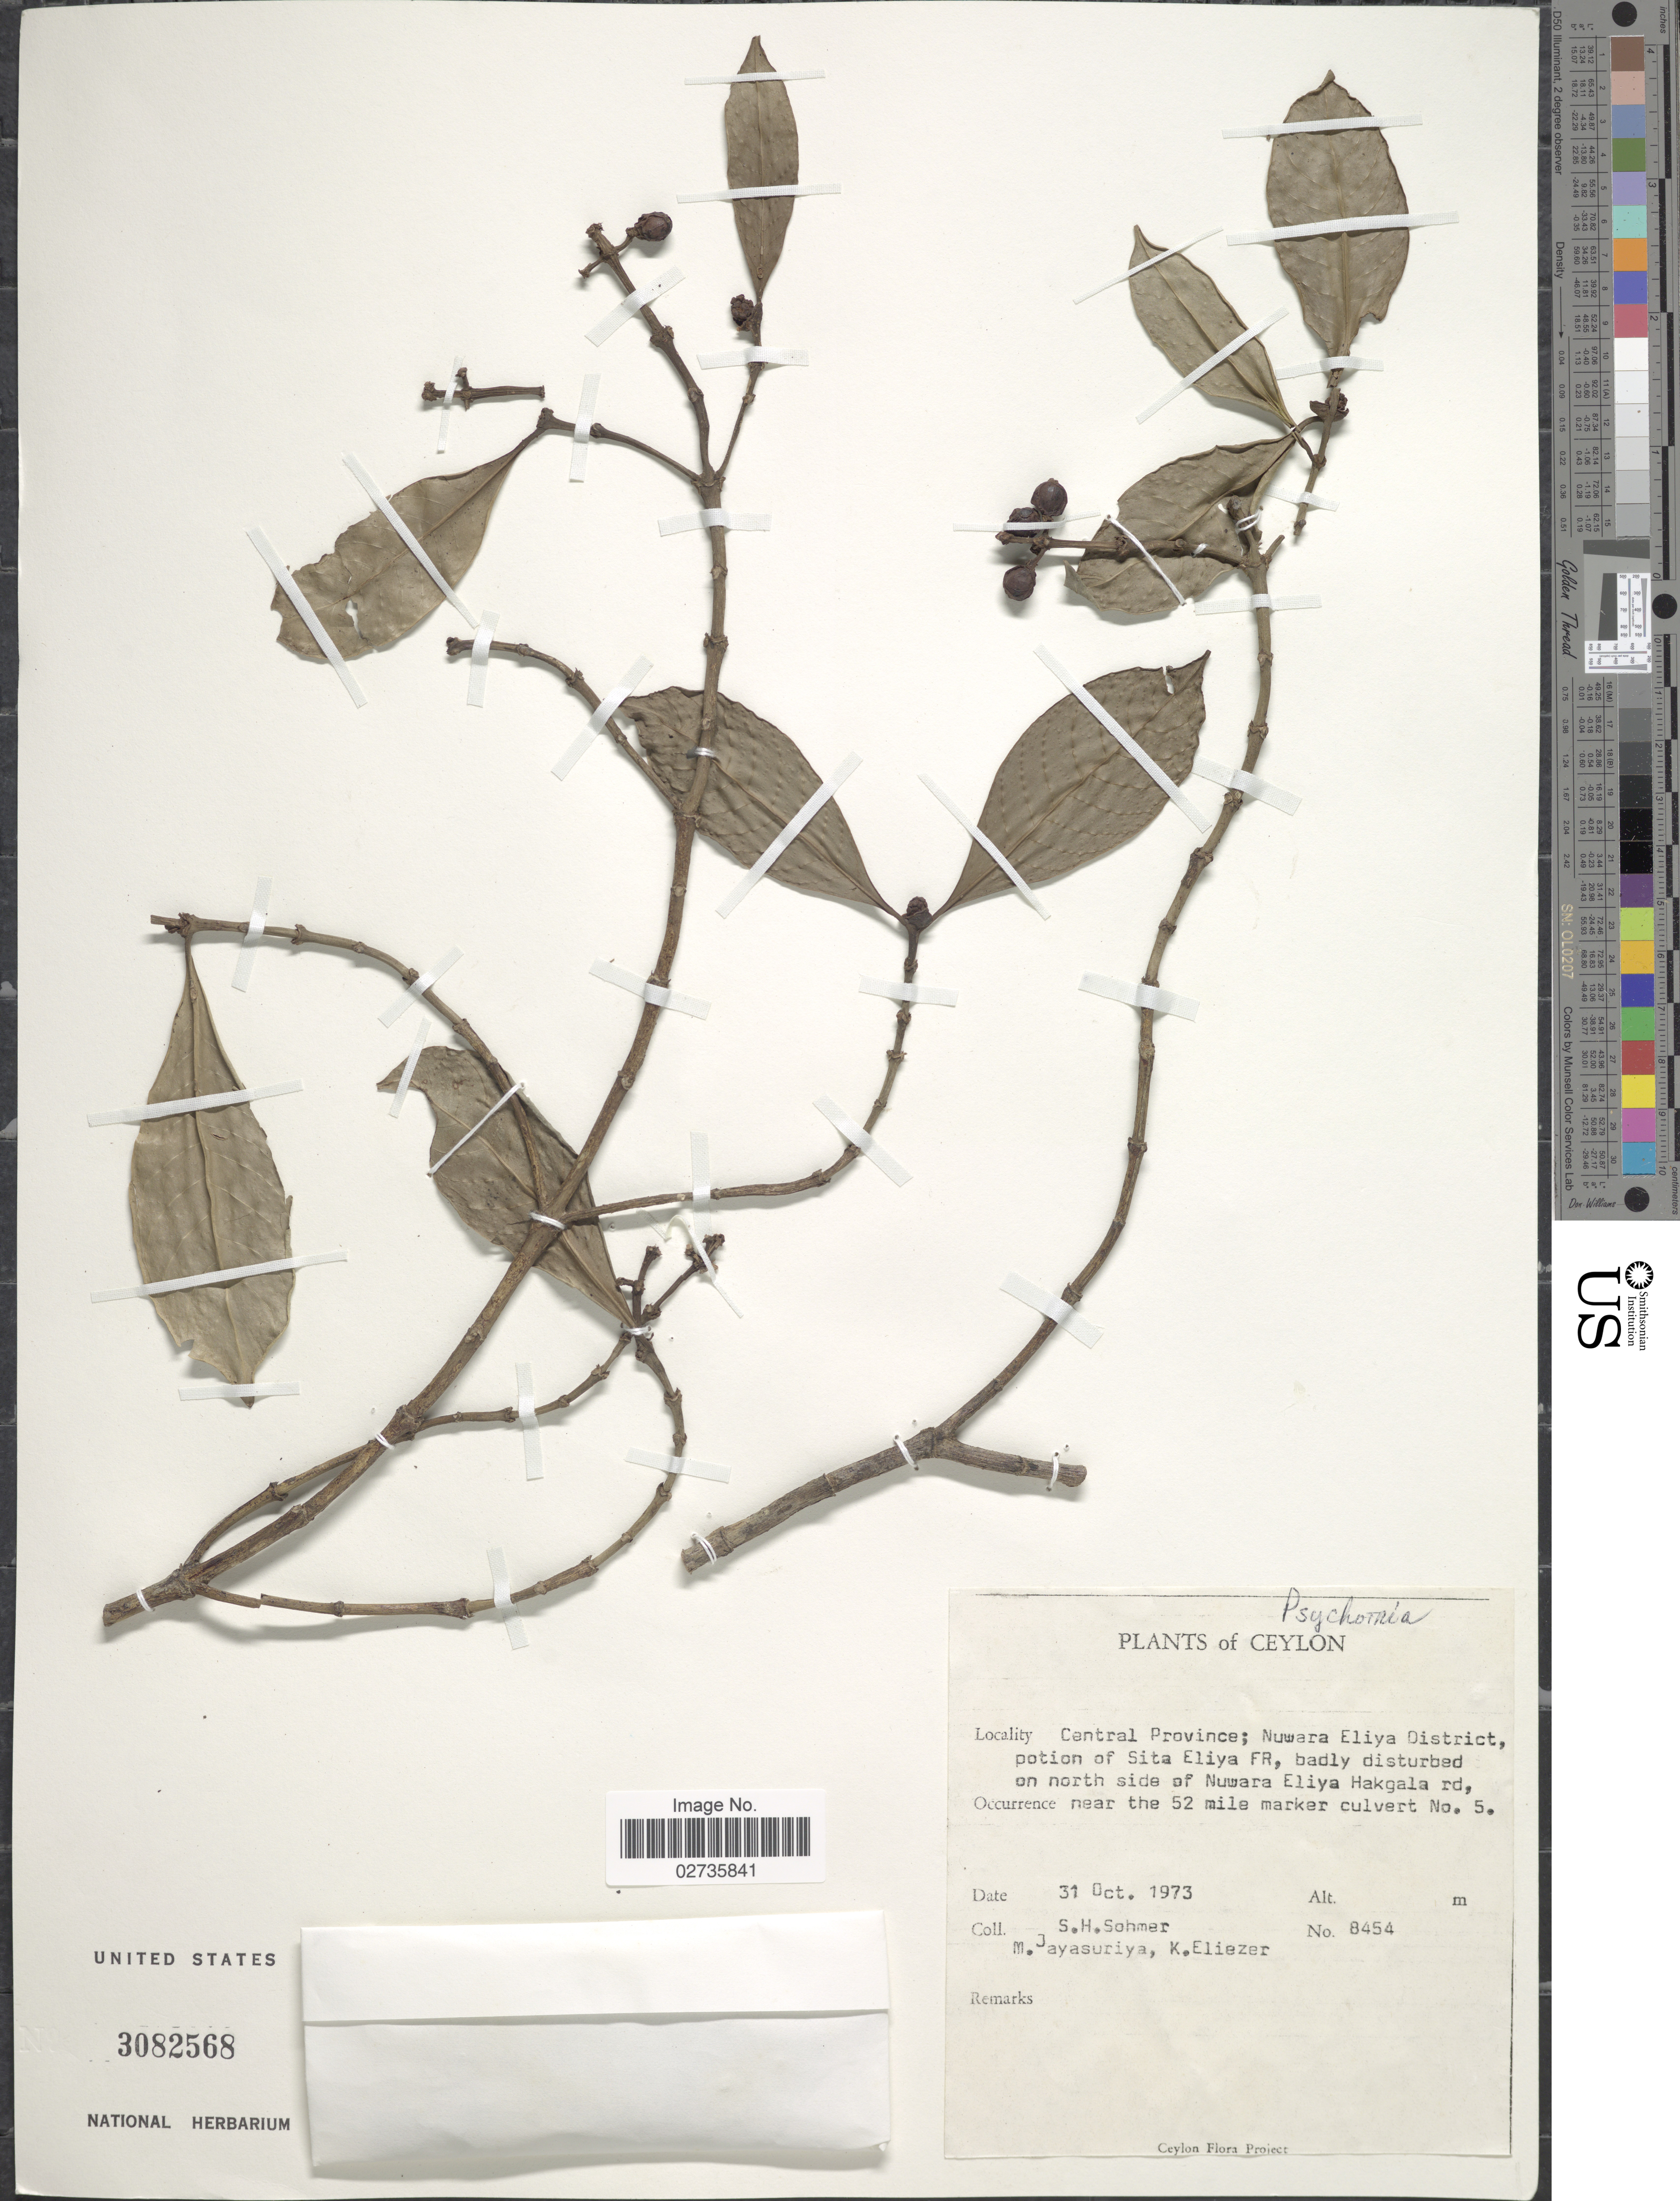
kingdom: Plantae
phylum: Tracheophyta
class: Magnoliopsida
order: Gentianales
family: Rubiaceae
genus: Psychotria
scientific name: Psychotria sp.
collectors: S. H. Sohmer, M. Jayasuriya & K. Eliezer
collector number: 8454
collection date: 1973-10-31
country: Sri Lanka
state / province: Central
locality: Ceylon; Nuwara Eliya District, portion of Sita Eliya FR, badly disturbed on north side of Nuwara Eliya Hakgala rd, near the 52 mile marker culvert No 5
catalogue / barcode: US 3082568